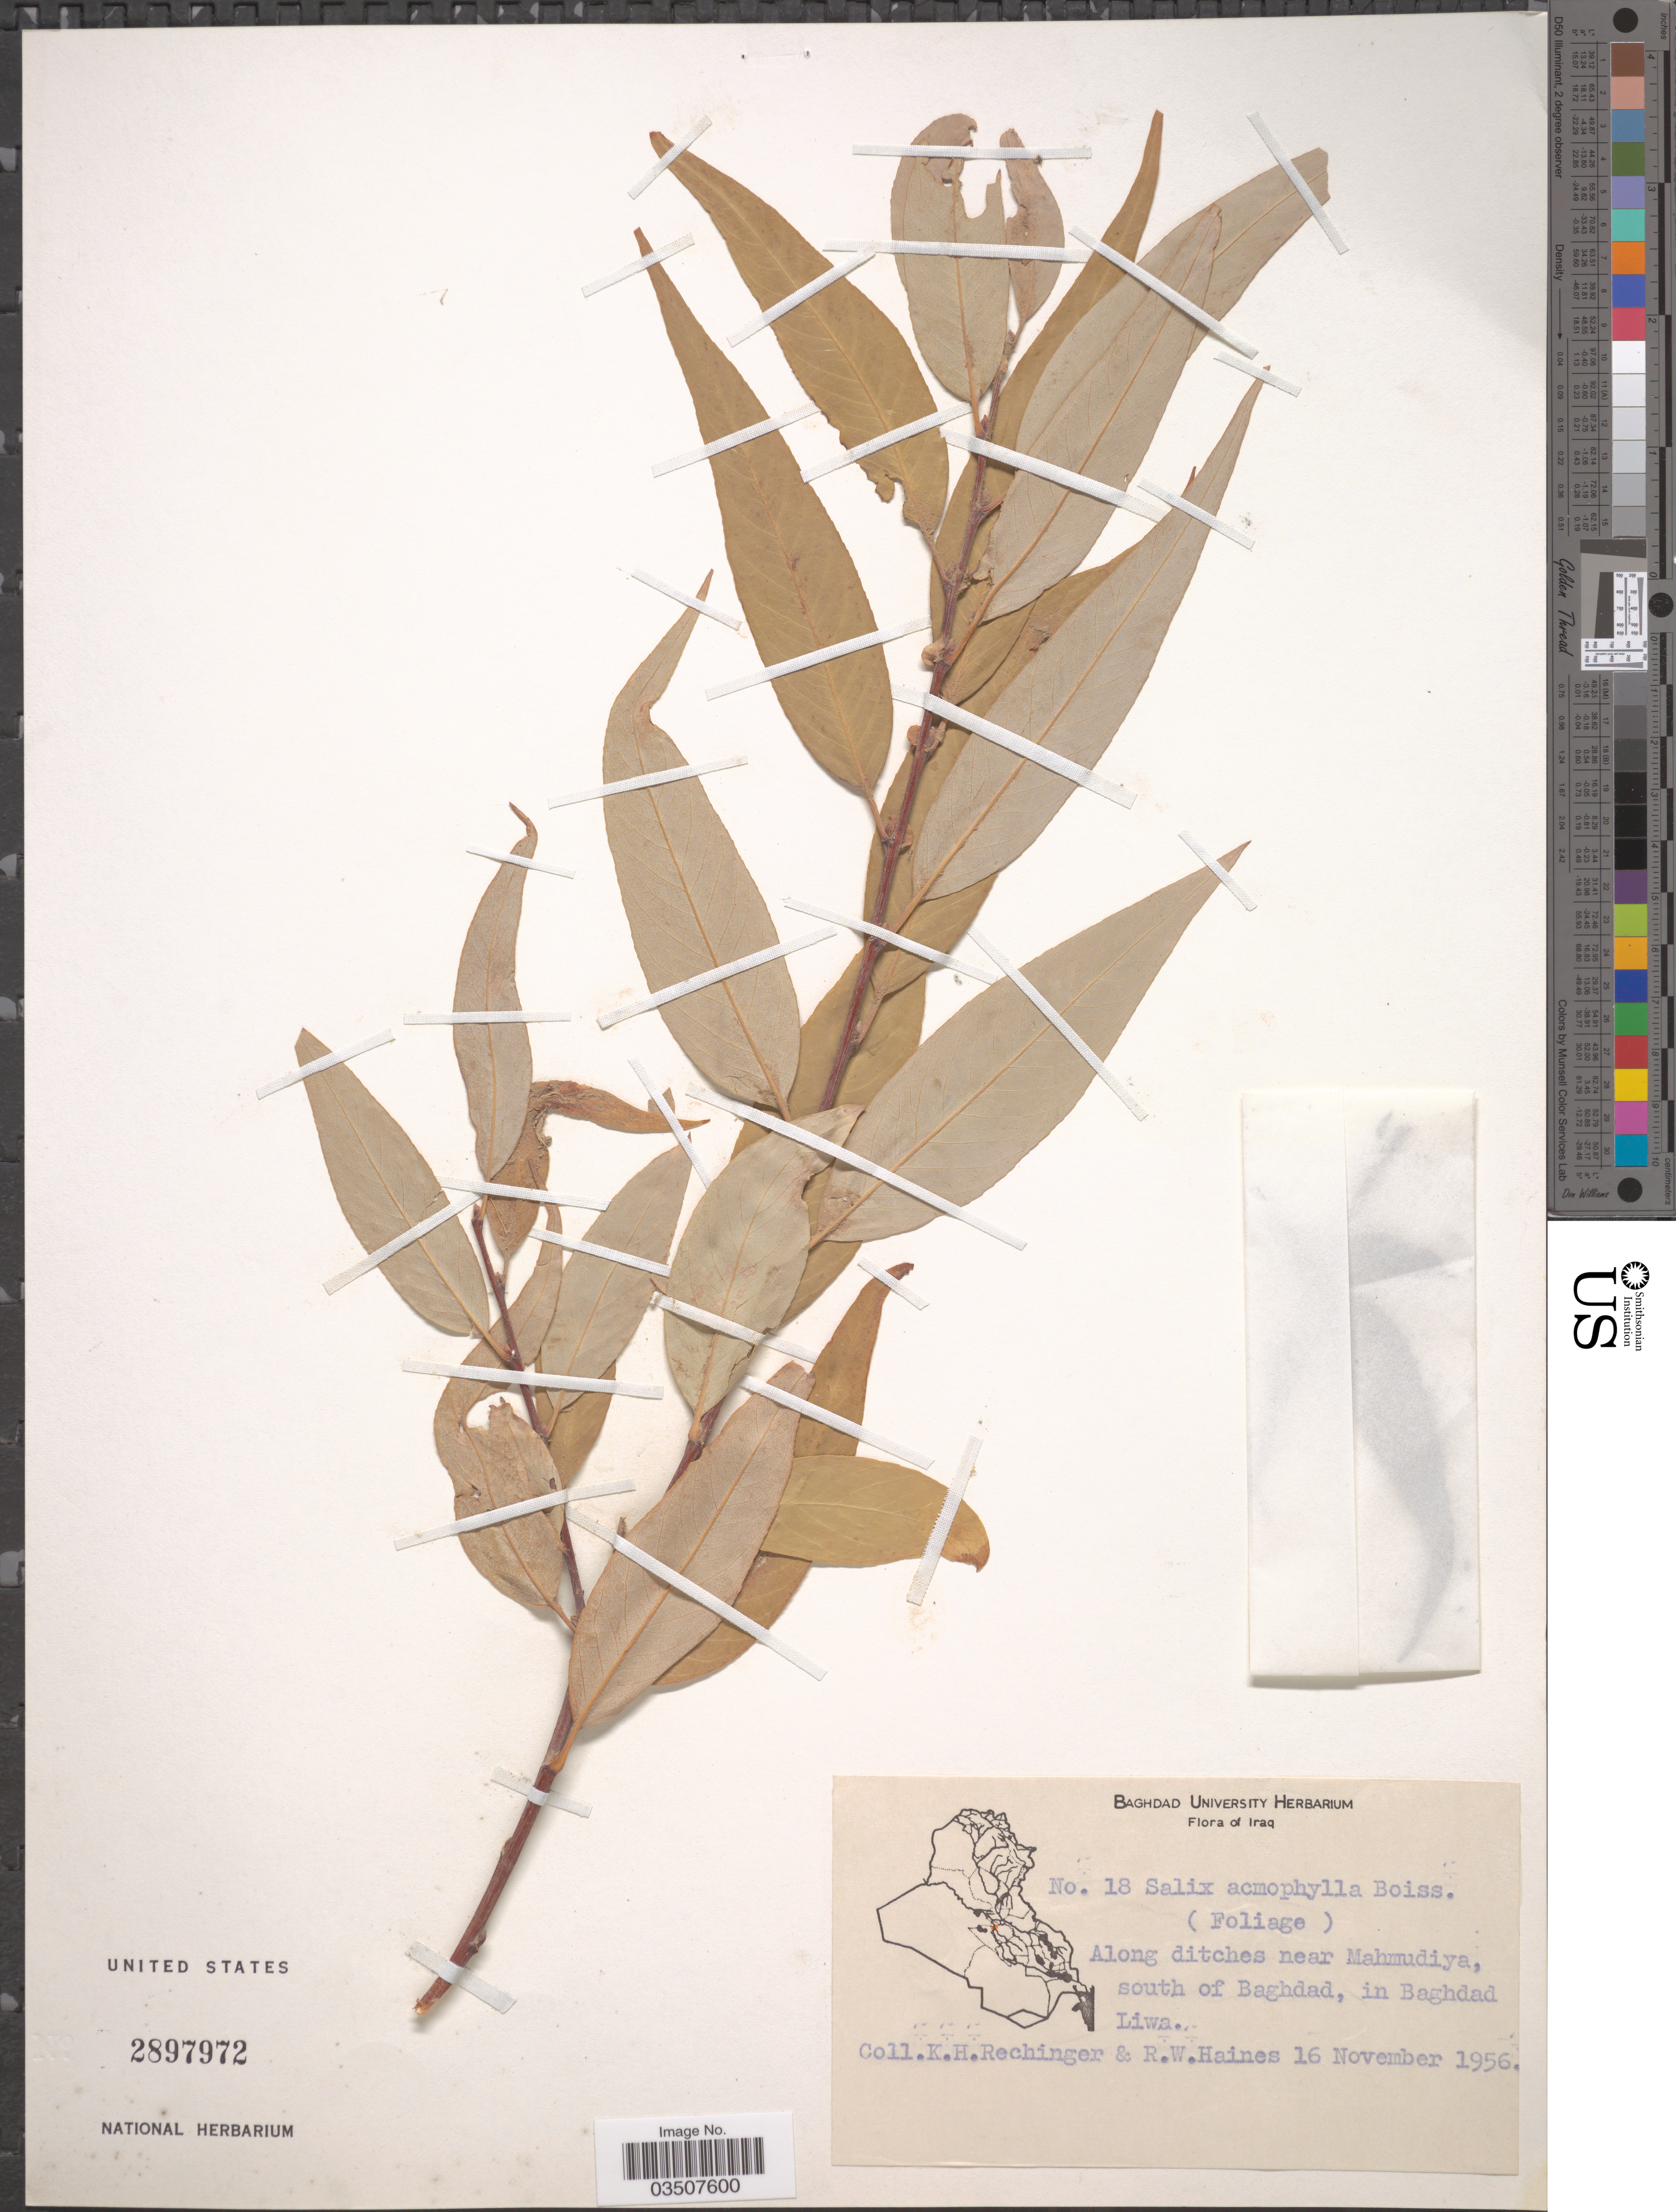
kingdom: Plantae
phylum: Tracheophyta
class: Magnoliopsida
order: Malpighiales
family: Salicaceae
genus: Salix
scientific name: Salix acmophylla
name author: Boiss.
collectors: K. H. Rechinger & R. W. Haines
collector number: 18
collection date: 1956-11-16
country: Iraq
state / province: Baghdad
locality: Along ditches near Mahmudiya, south of Baghdad, Baghdad Liwa.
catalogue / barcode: US 2897972